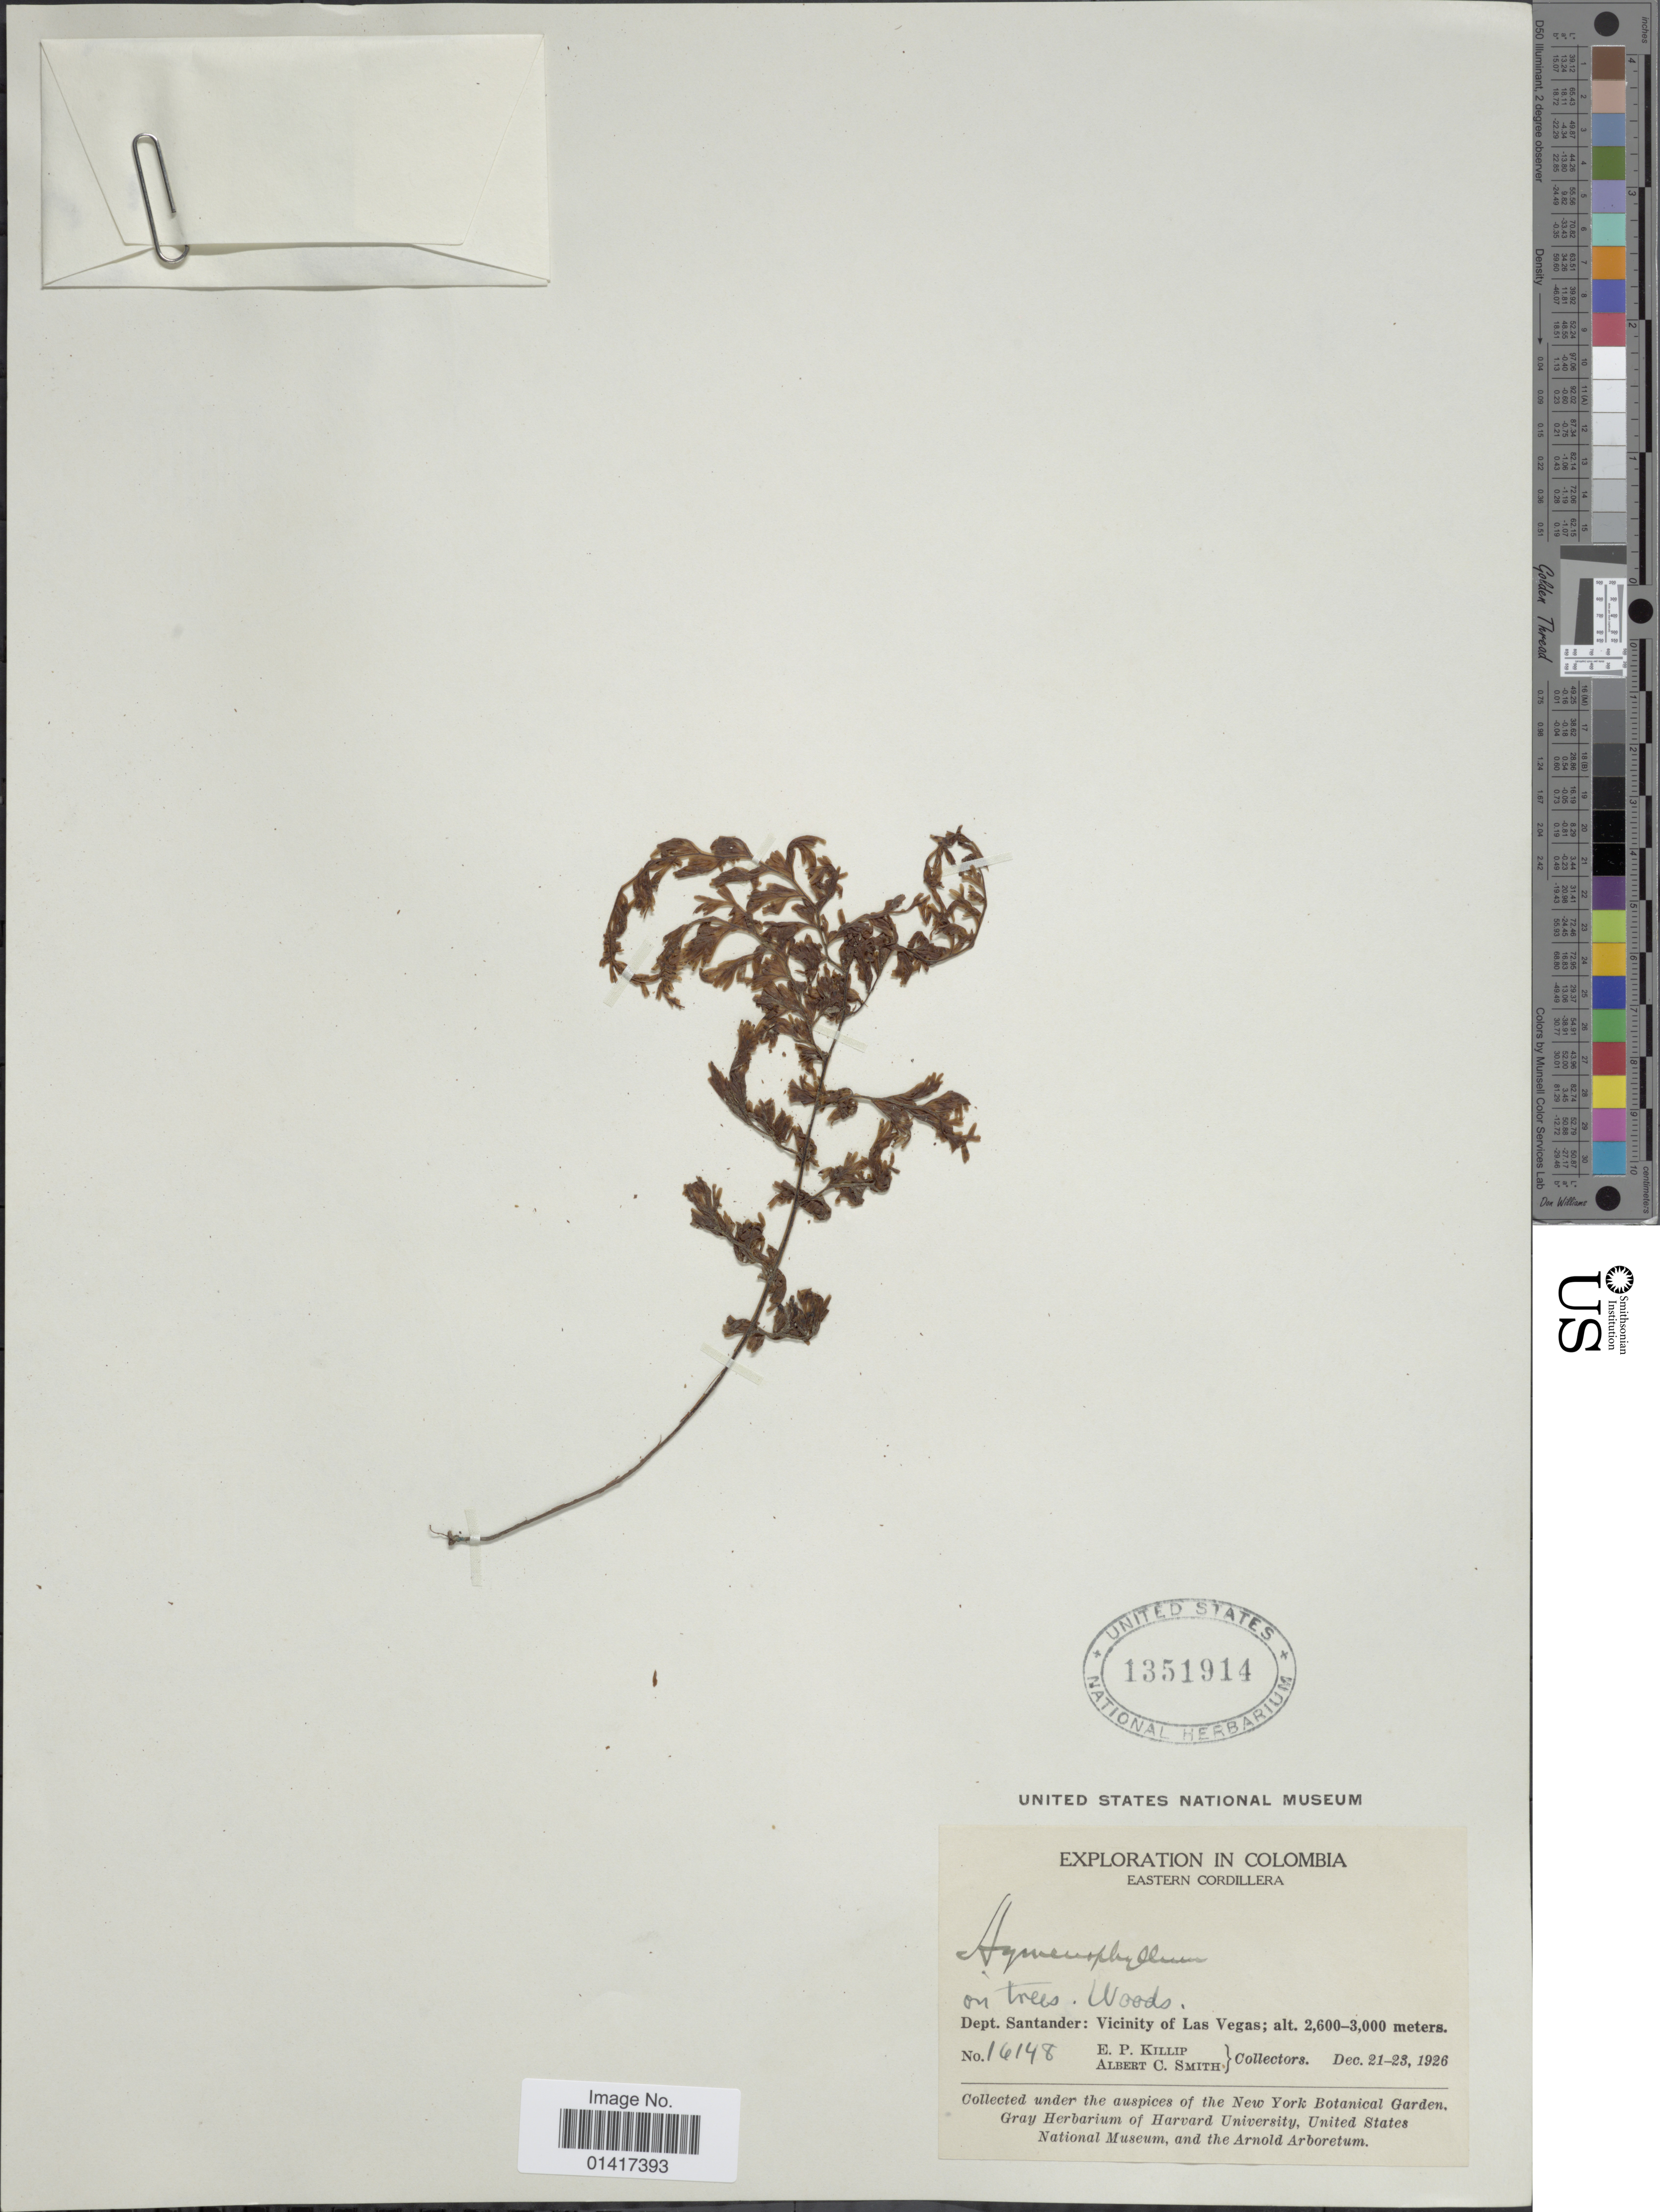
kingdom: Plantae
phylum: Tracheophyta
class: Polypodiopsida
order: Hymenophyllales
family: Hymenophyllaceae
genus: Hymenophyllum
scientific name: Hymenophyllum sp.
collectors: E. P. Killip & A. C. Smith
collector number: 16148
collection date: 1926-12-21/1926-12-23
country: Colombia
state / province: Santander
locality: Eastern Cordillera. Dept. Santander: Vicinity of Las Vegas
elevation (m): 2600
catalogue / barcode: US 1351914